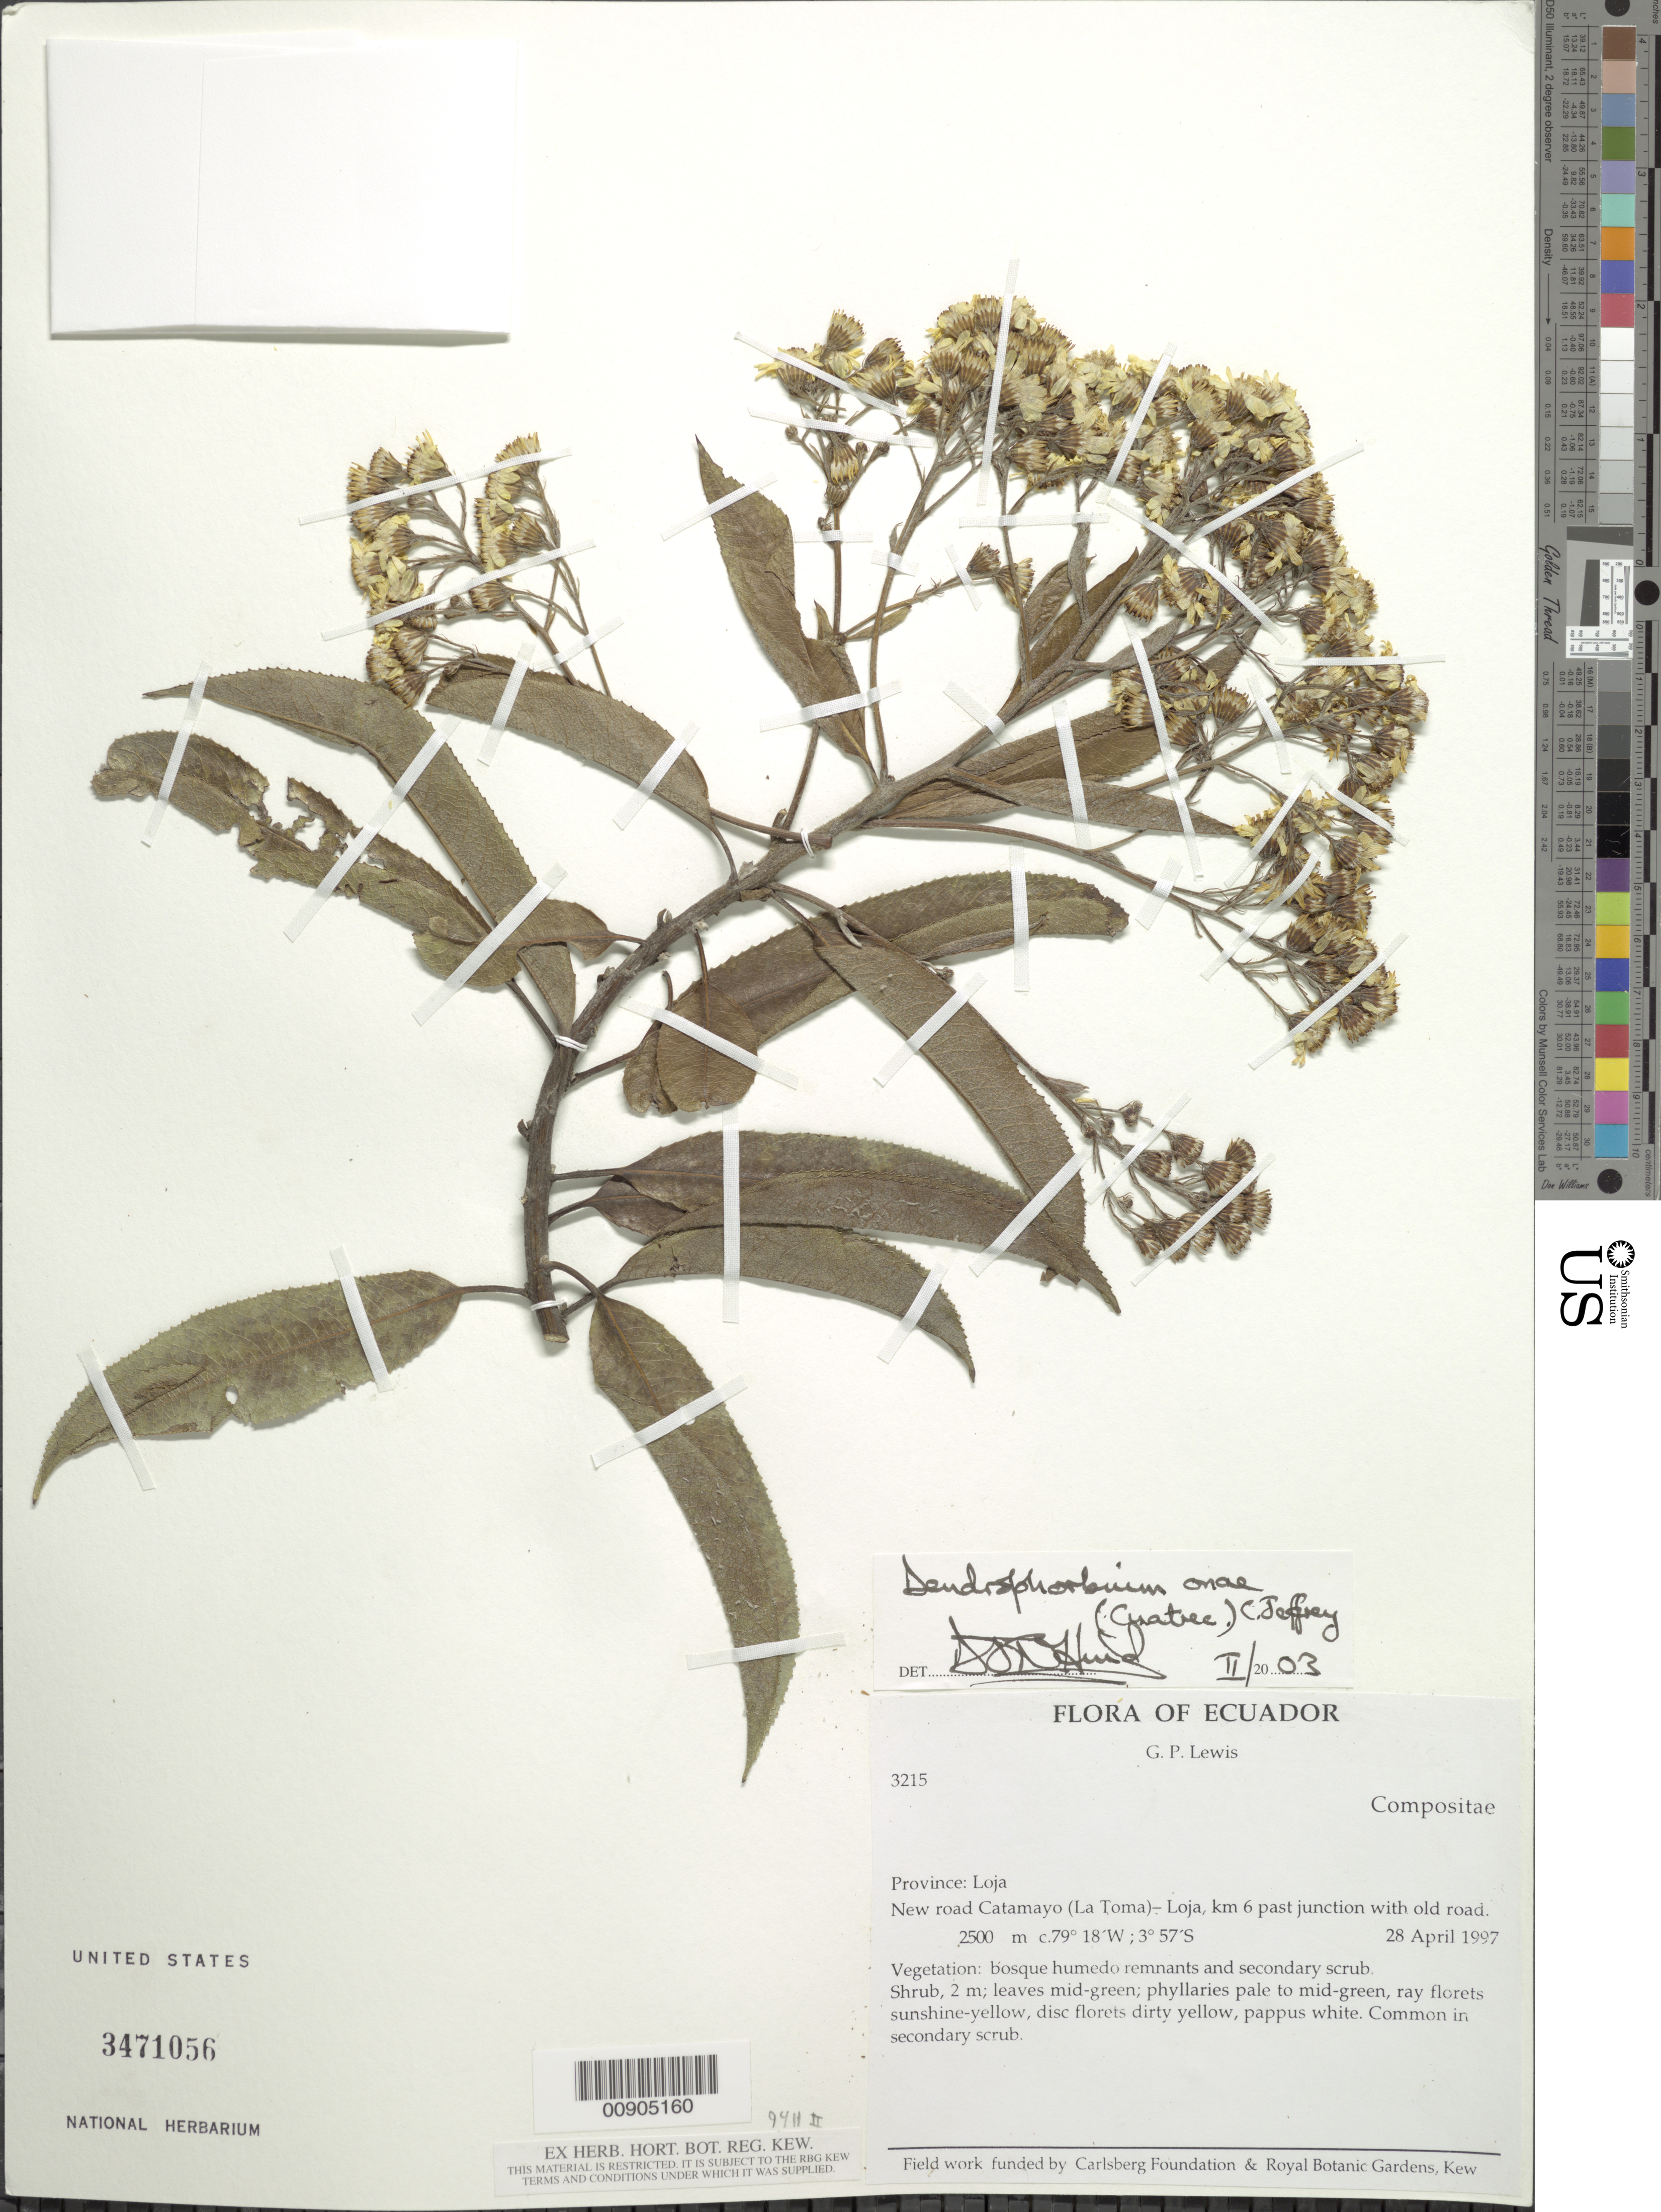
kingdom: Plantae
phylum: Tracheophyta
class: Magnoliopsida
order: Asterales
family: Asteraceae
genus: Pentacalia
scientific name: Pentacalia onae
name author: (Cuatrec.) Cuatrec.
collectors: G. P. Lewis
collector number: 3215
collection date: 1997-04-28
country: Ecuador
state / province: Loja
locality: Catamayo (La Toma) to Loja, on new road at km 6, past junction with old road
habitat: Bosque humedo remnants and secondary scrub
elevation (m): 2500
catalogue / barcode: US 3471056